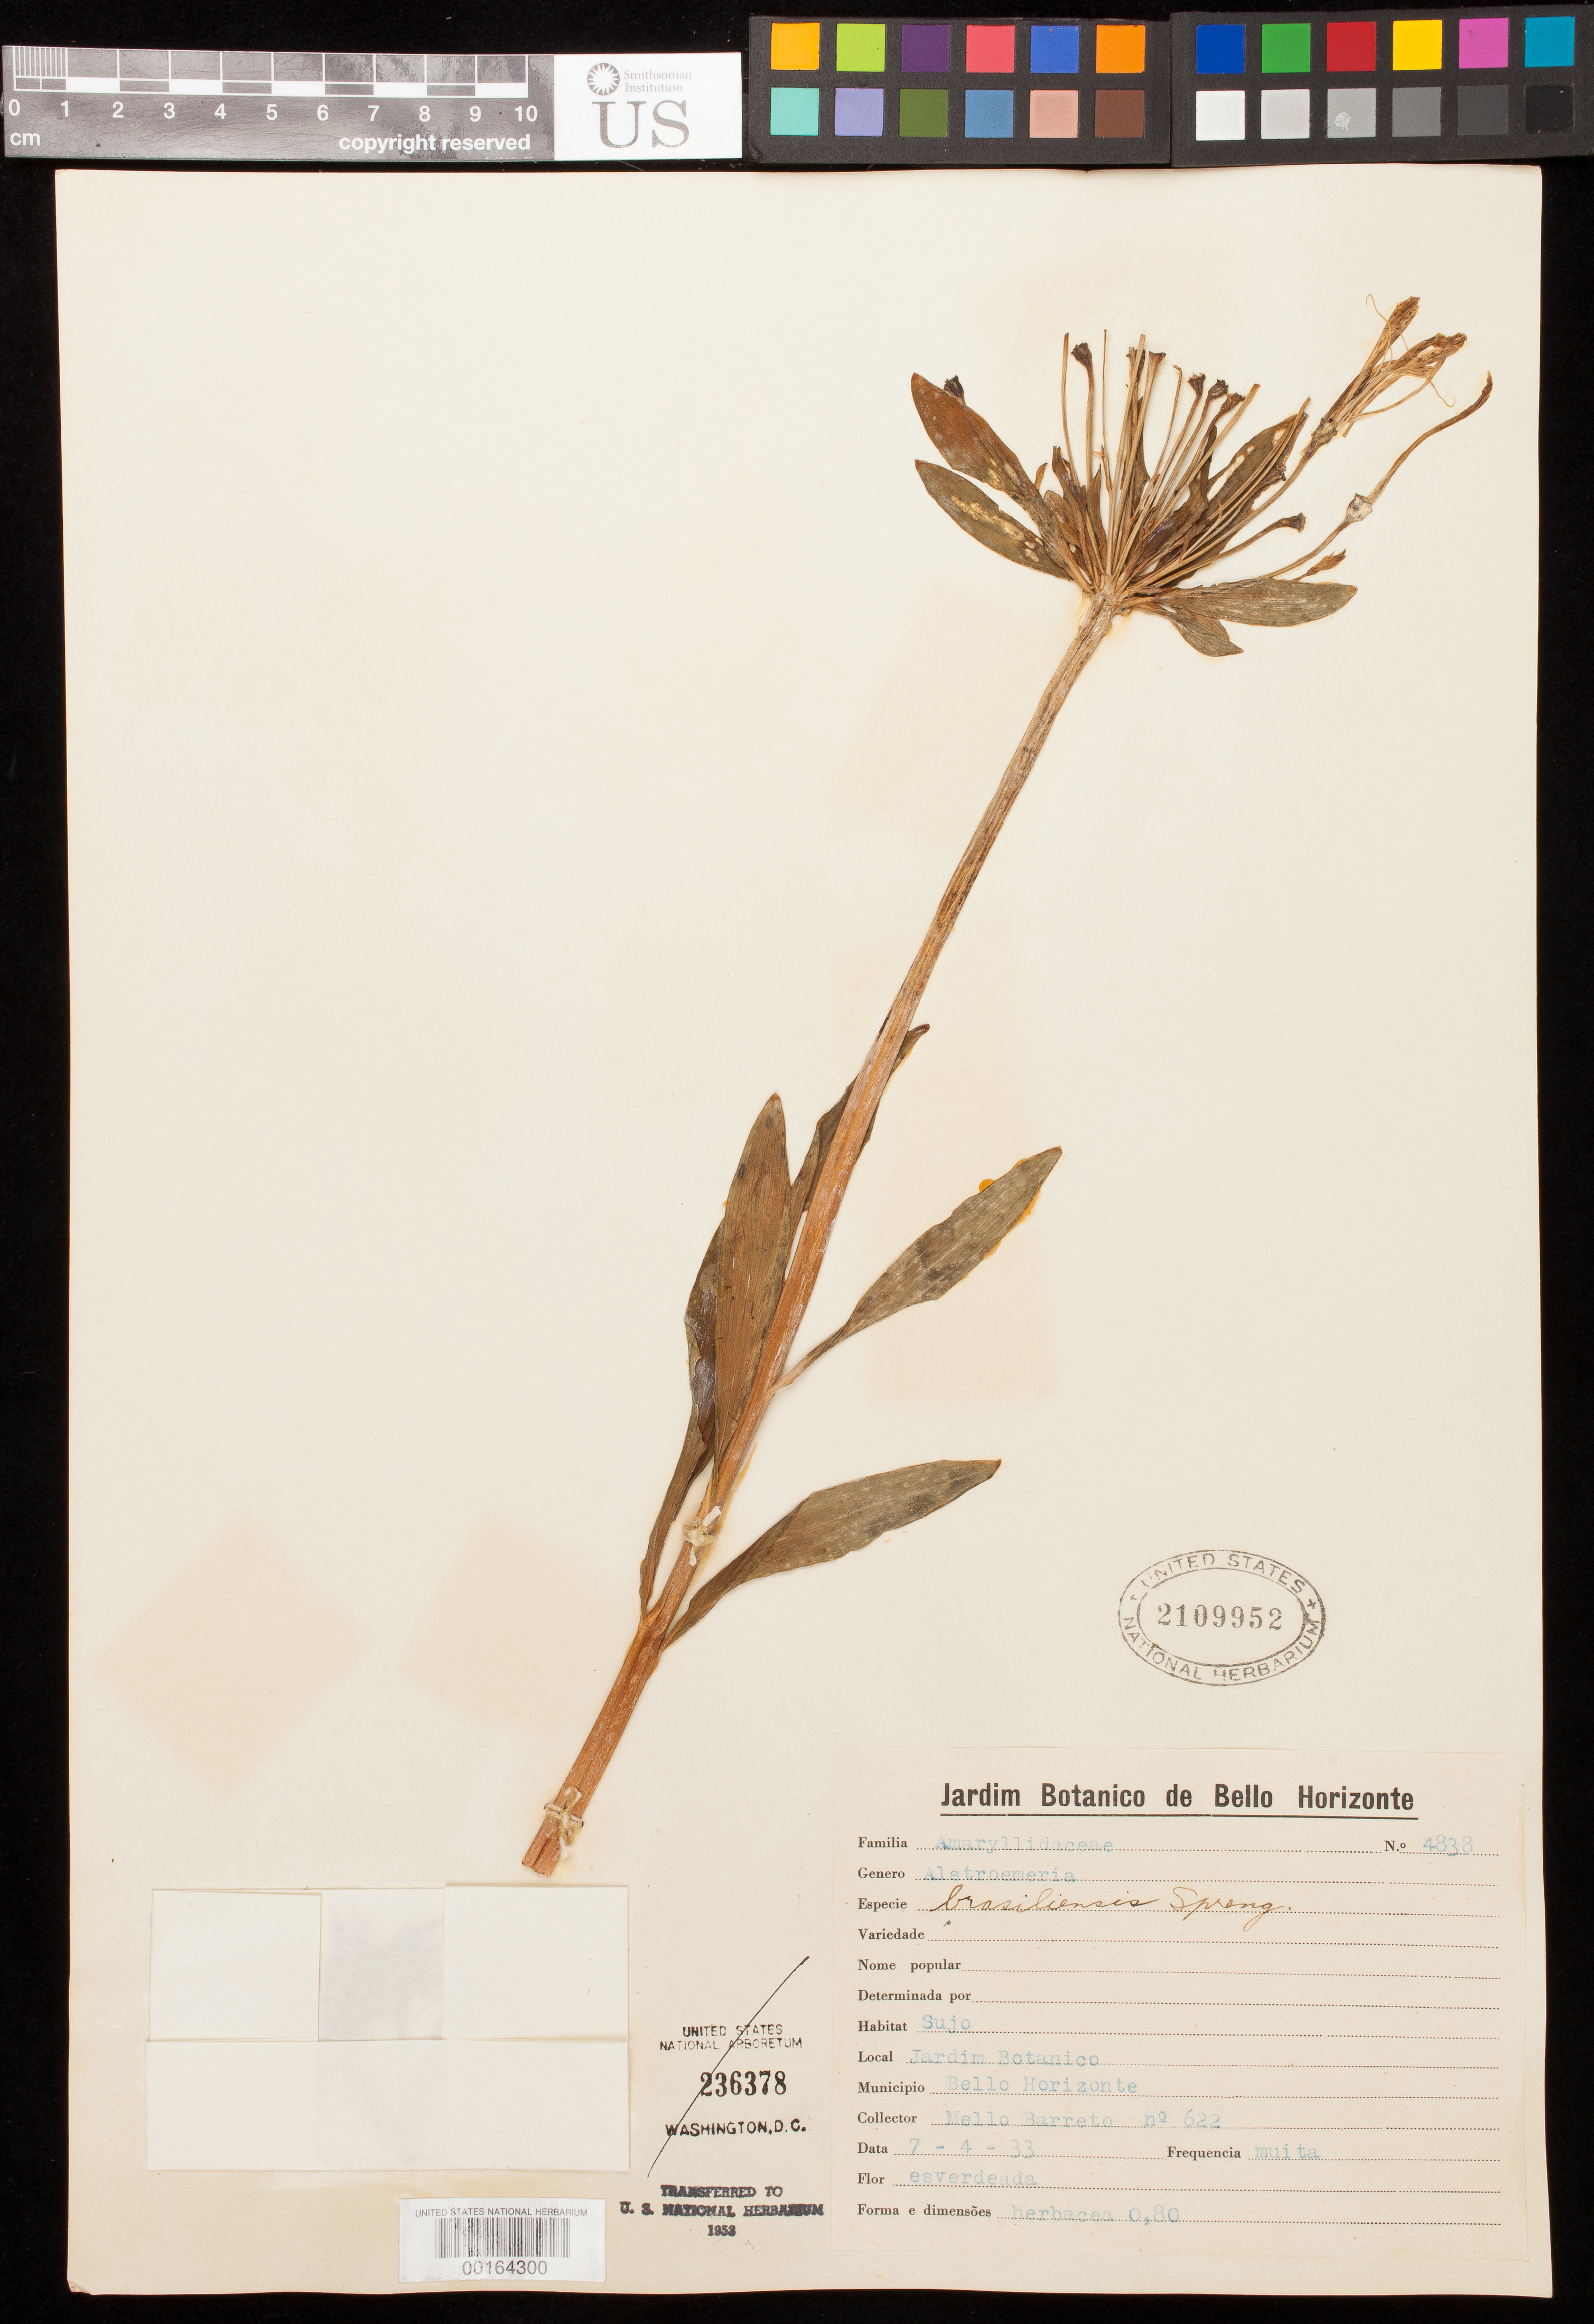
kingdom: Plantae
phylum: Tracheophyta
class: Liliopsida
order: Liliales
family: Alstroemeriaceae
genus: Alstroemeria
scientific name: Alstroemeria brasiliensis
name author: Spreng.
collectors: M. Barreto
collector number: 4838 / 622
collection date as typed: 07 Mar 1933 or 03 Jul 1933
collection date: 1933-03-07 or 1933-07-03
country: Brazil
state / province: Minas Gerais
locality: Belo horizonte botanical garden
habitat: Foul, dirty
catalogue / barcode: US 2109952